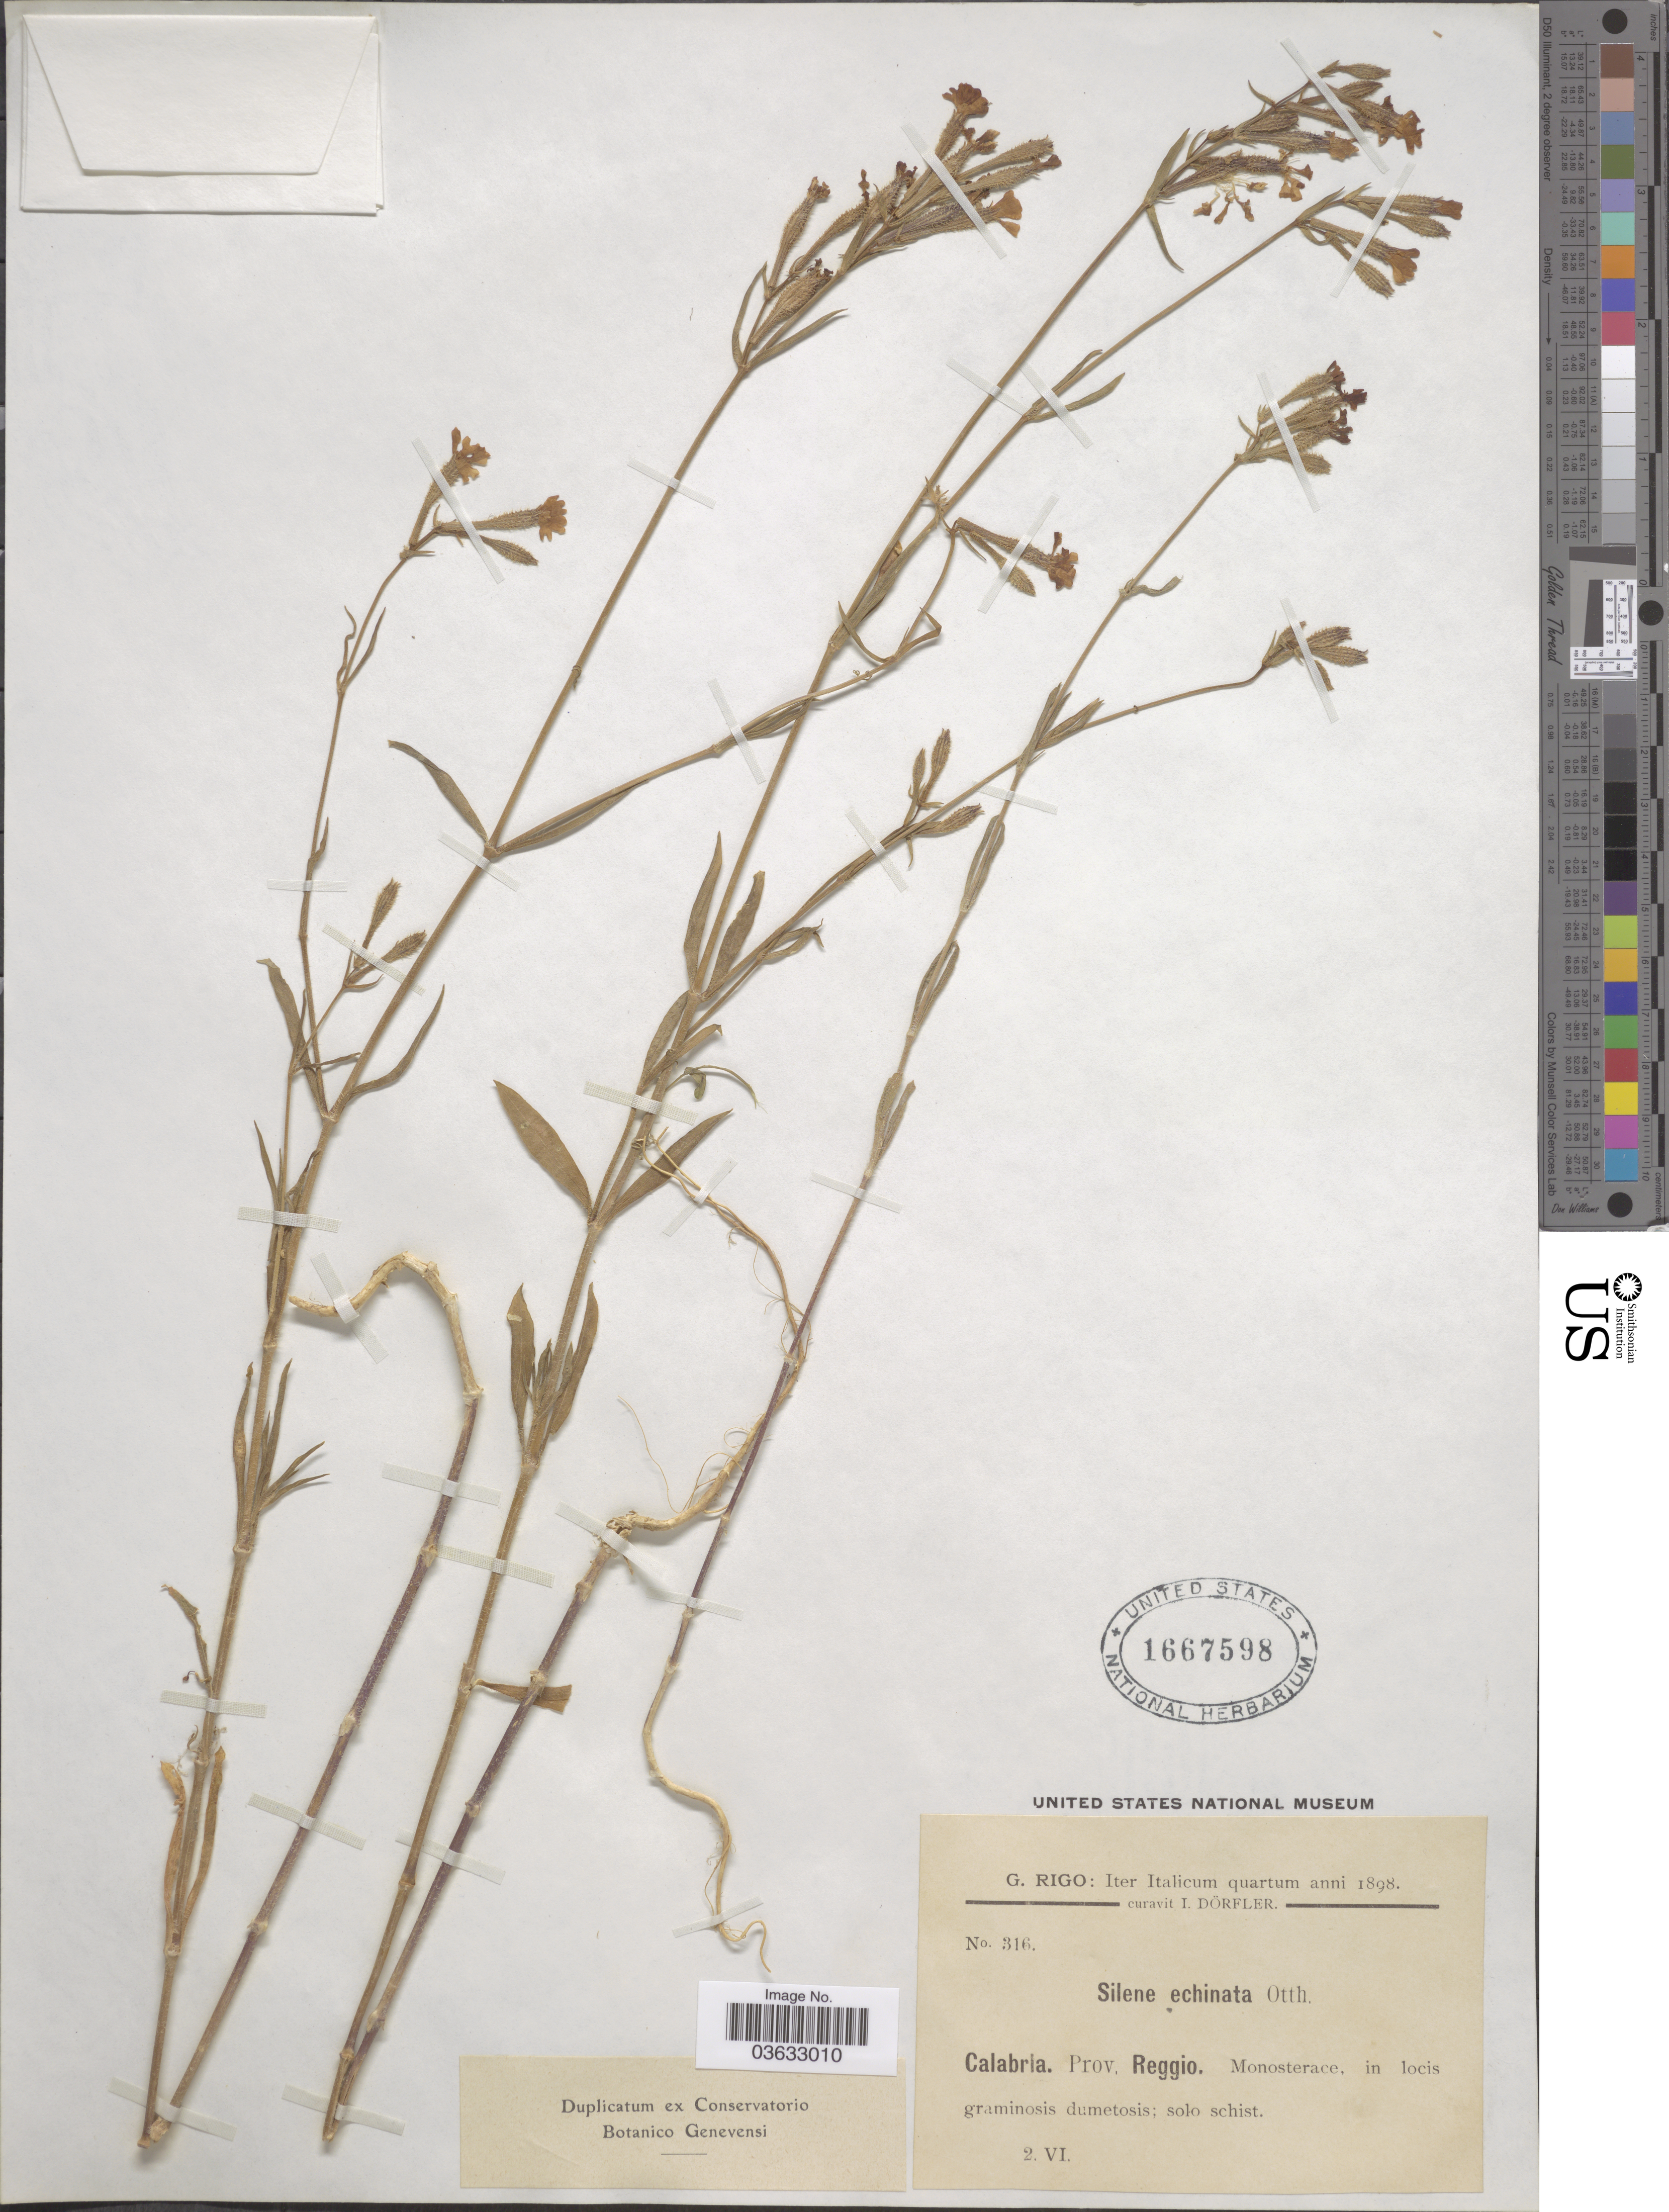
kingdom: Plantae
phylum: Tracheophyta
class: Magnoliopsida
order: Caryophyllales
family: Caryophyllaceae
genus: Silene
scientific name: Silene echinata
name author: Otth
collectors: G. Rigo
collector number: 316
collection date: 1898-06-02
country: Italy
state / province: Calabria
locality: Prov. Reggio. Monosterace, in locis graminosis dumetosis; solo schist.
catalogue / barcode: US 1667598